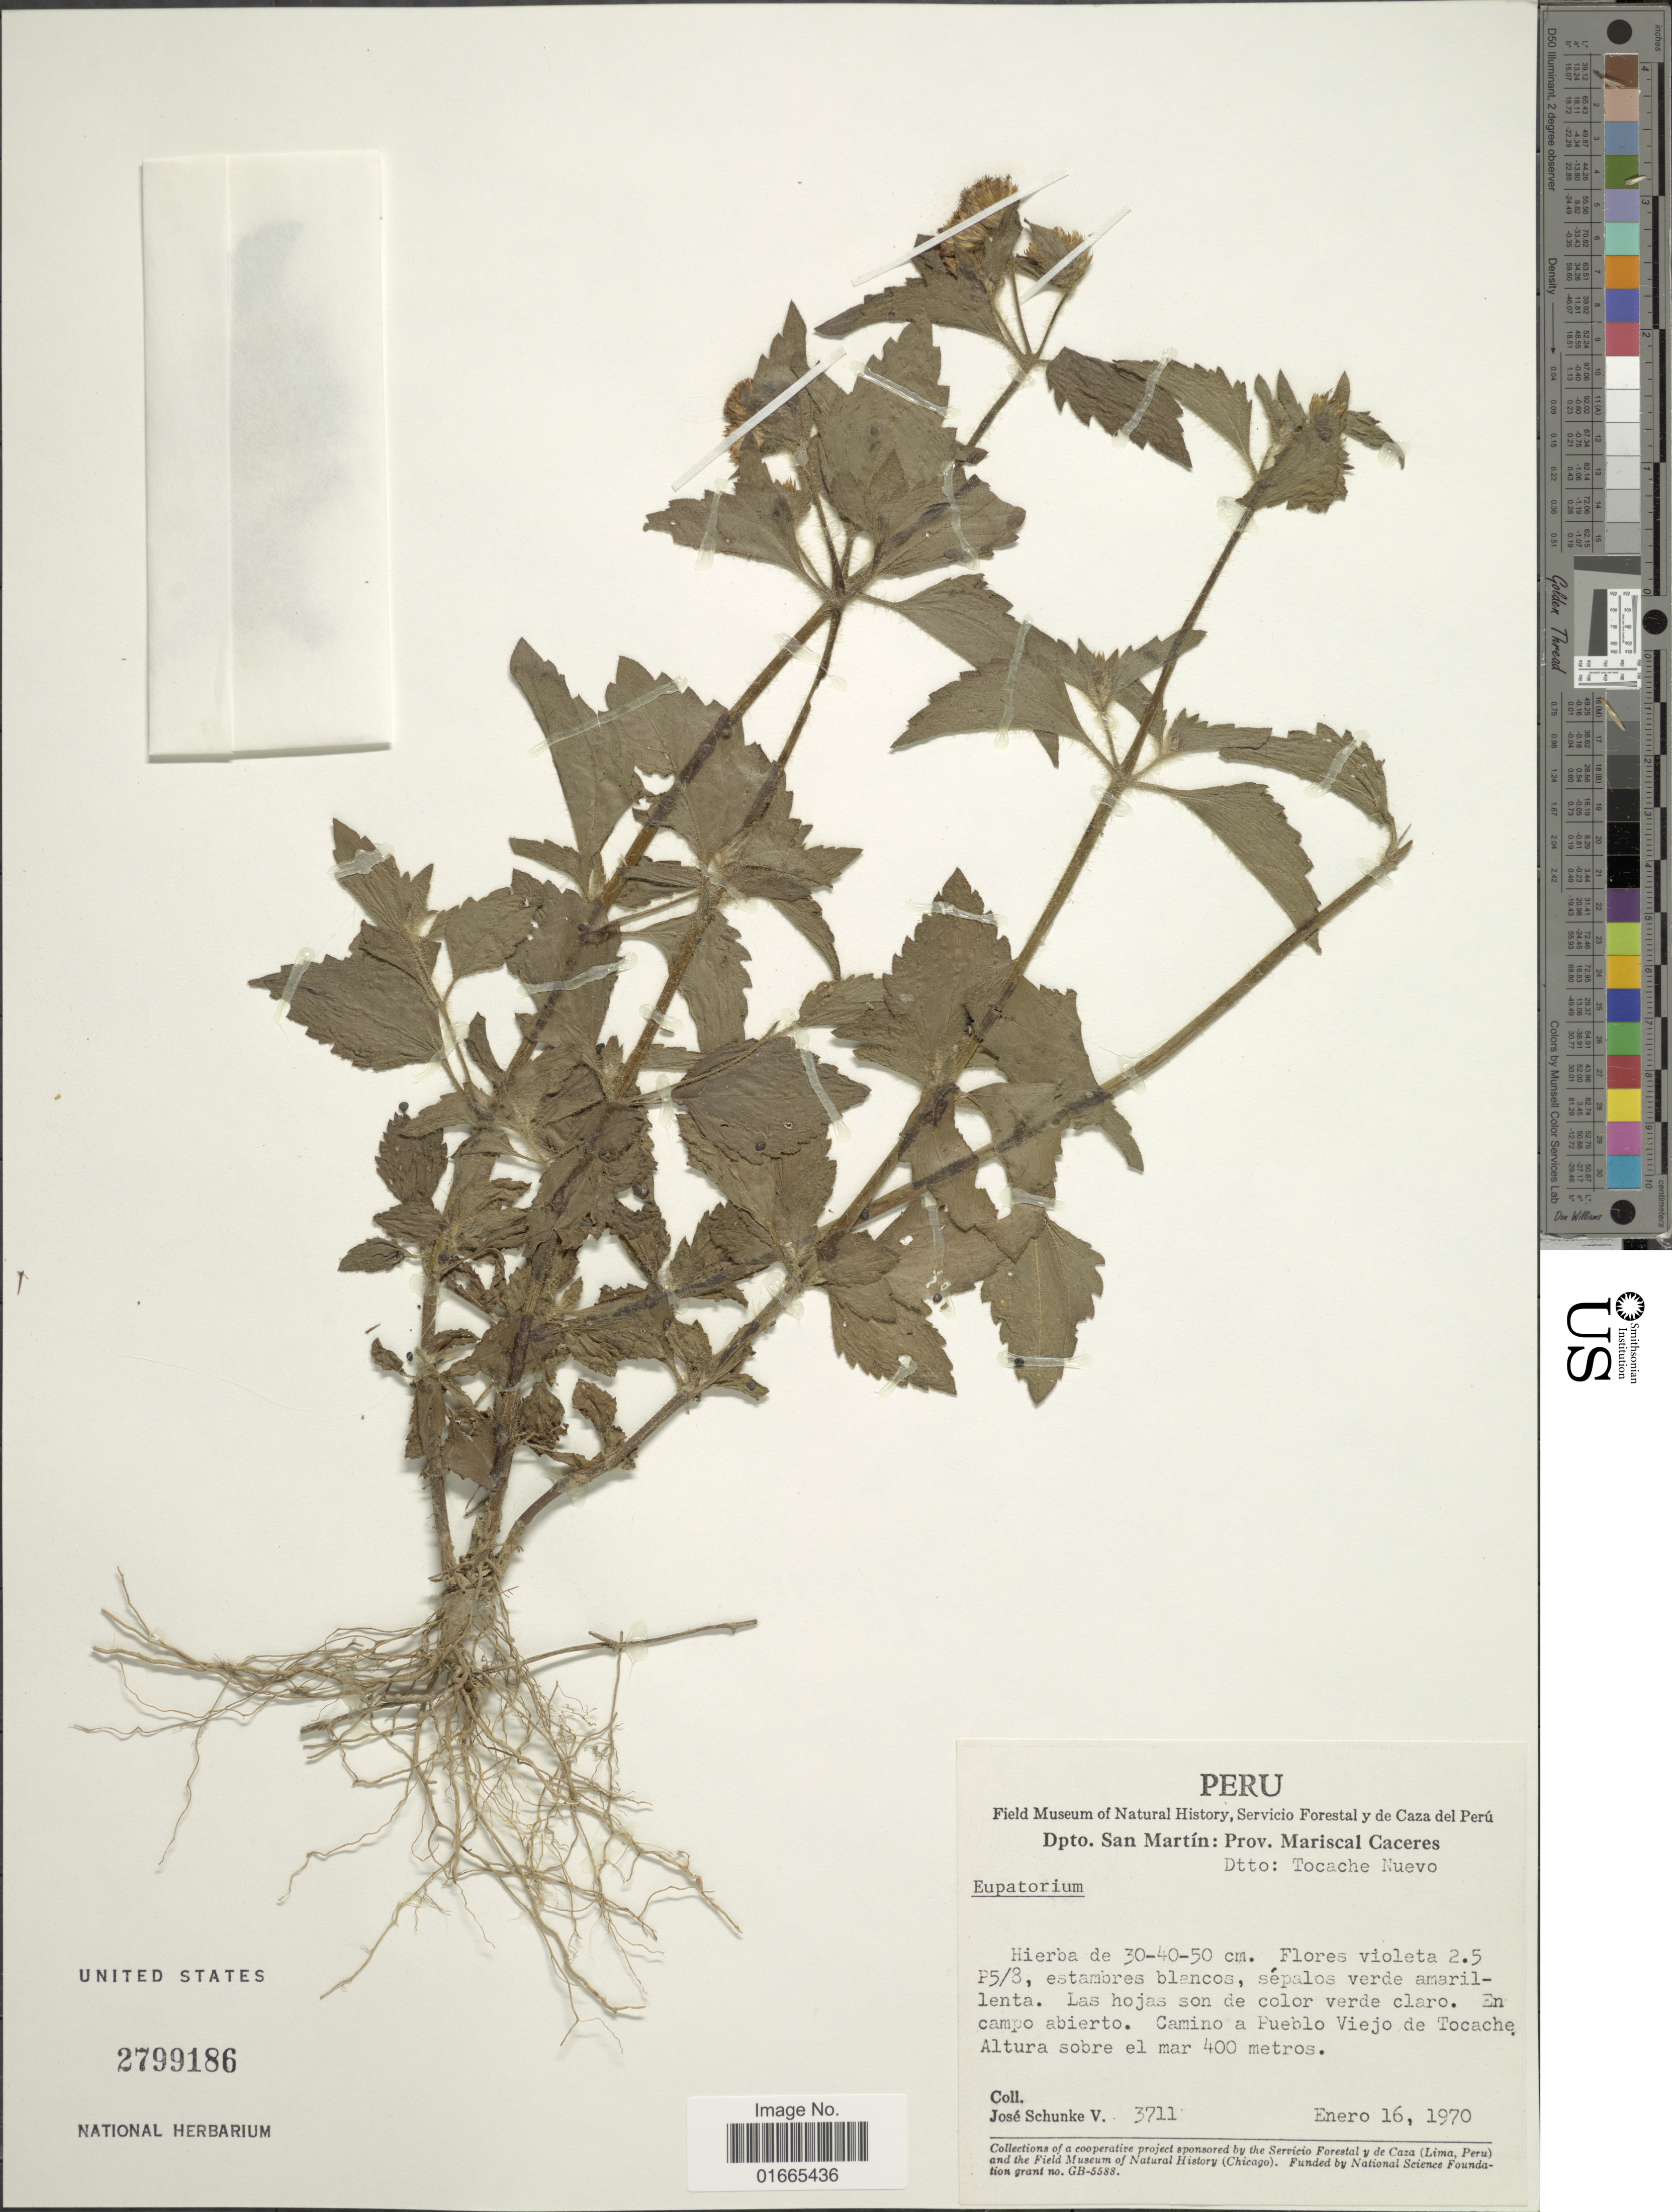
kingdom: Plantae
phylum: Tracheophyta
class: Magnoliopsida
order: Asterales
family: Asteraceae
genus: Praxelis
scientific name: Praxelis clematidea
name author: (Griseb.) R.M. King & H. Rob.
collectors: J. Schunke Vigo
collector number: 3711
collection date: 1970-01-16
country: Peru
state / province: San Martín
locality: Dpto. San Martín: Prov. Mariscal Caceres, Dtto: Tocache Nuevo, Camino a Pueblo Viejo de Tocache.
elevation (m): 400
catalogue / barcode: US 2799186